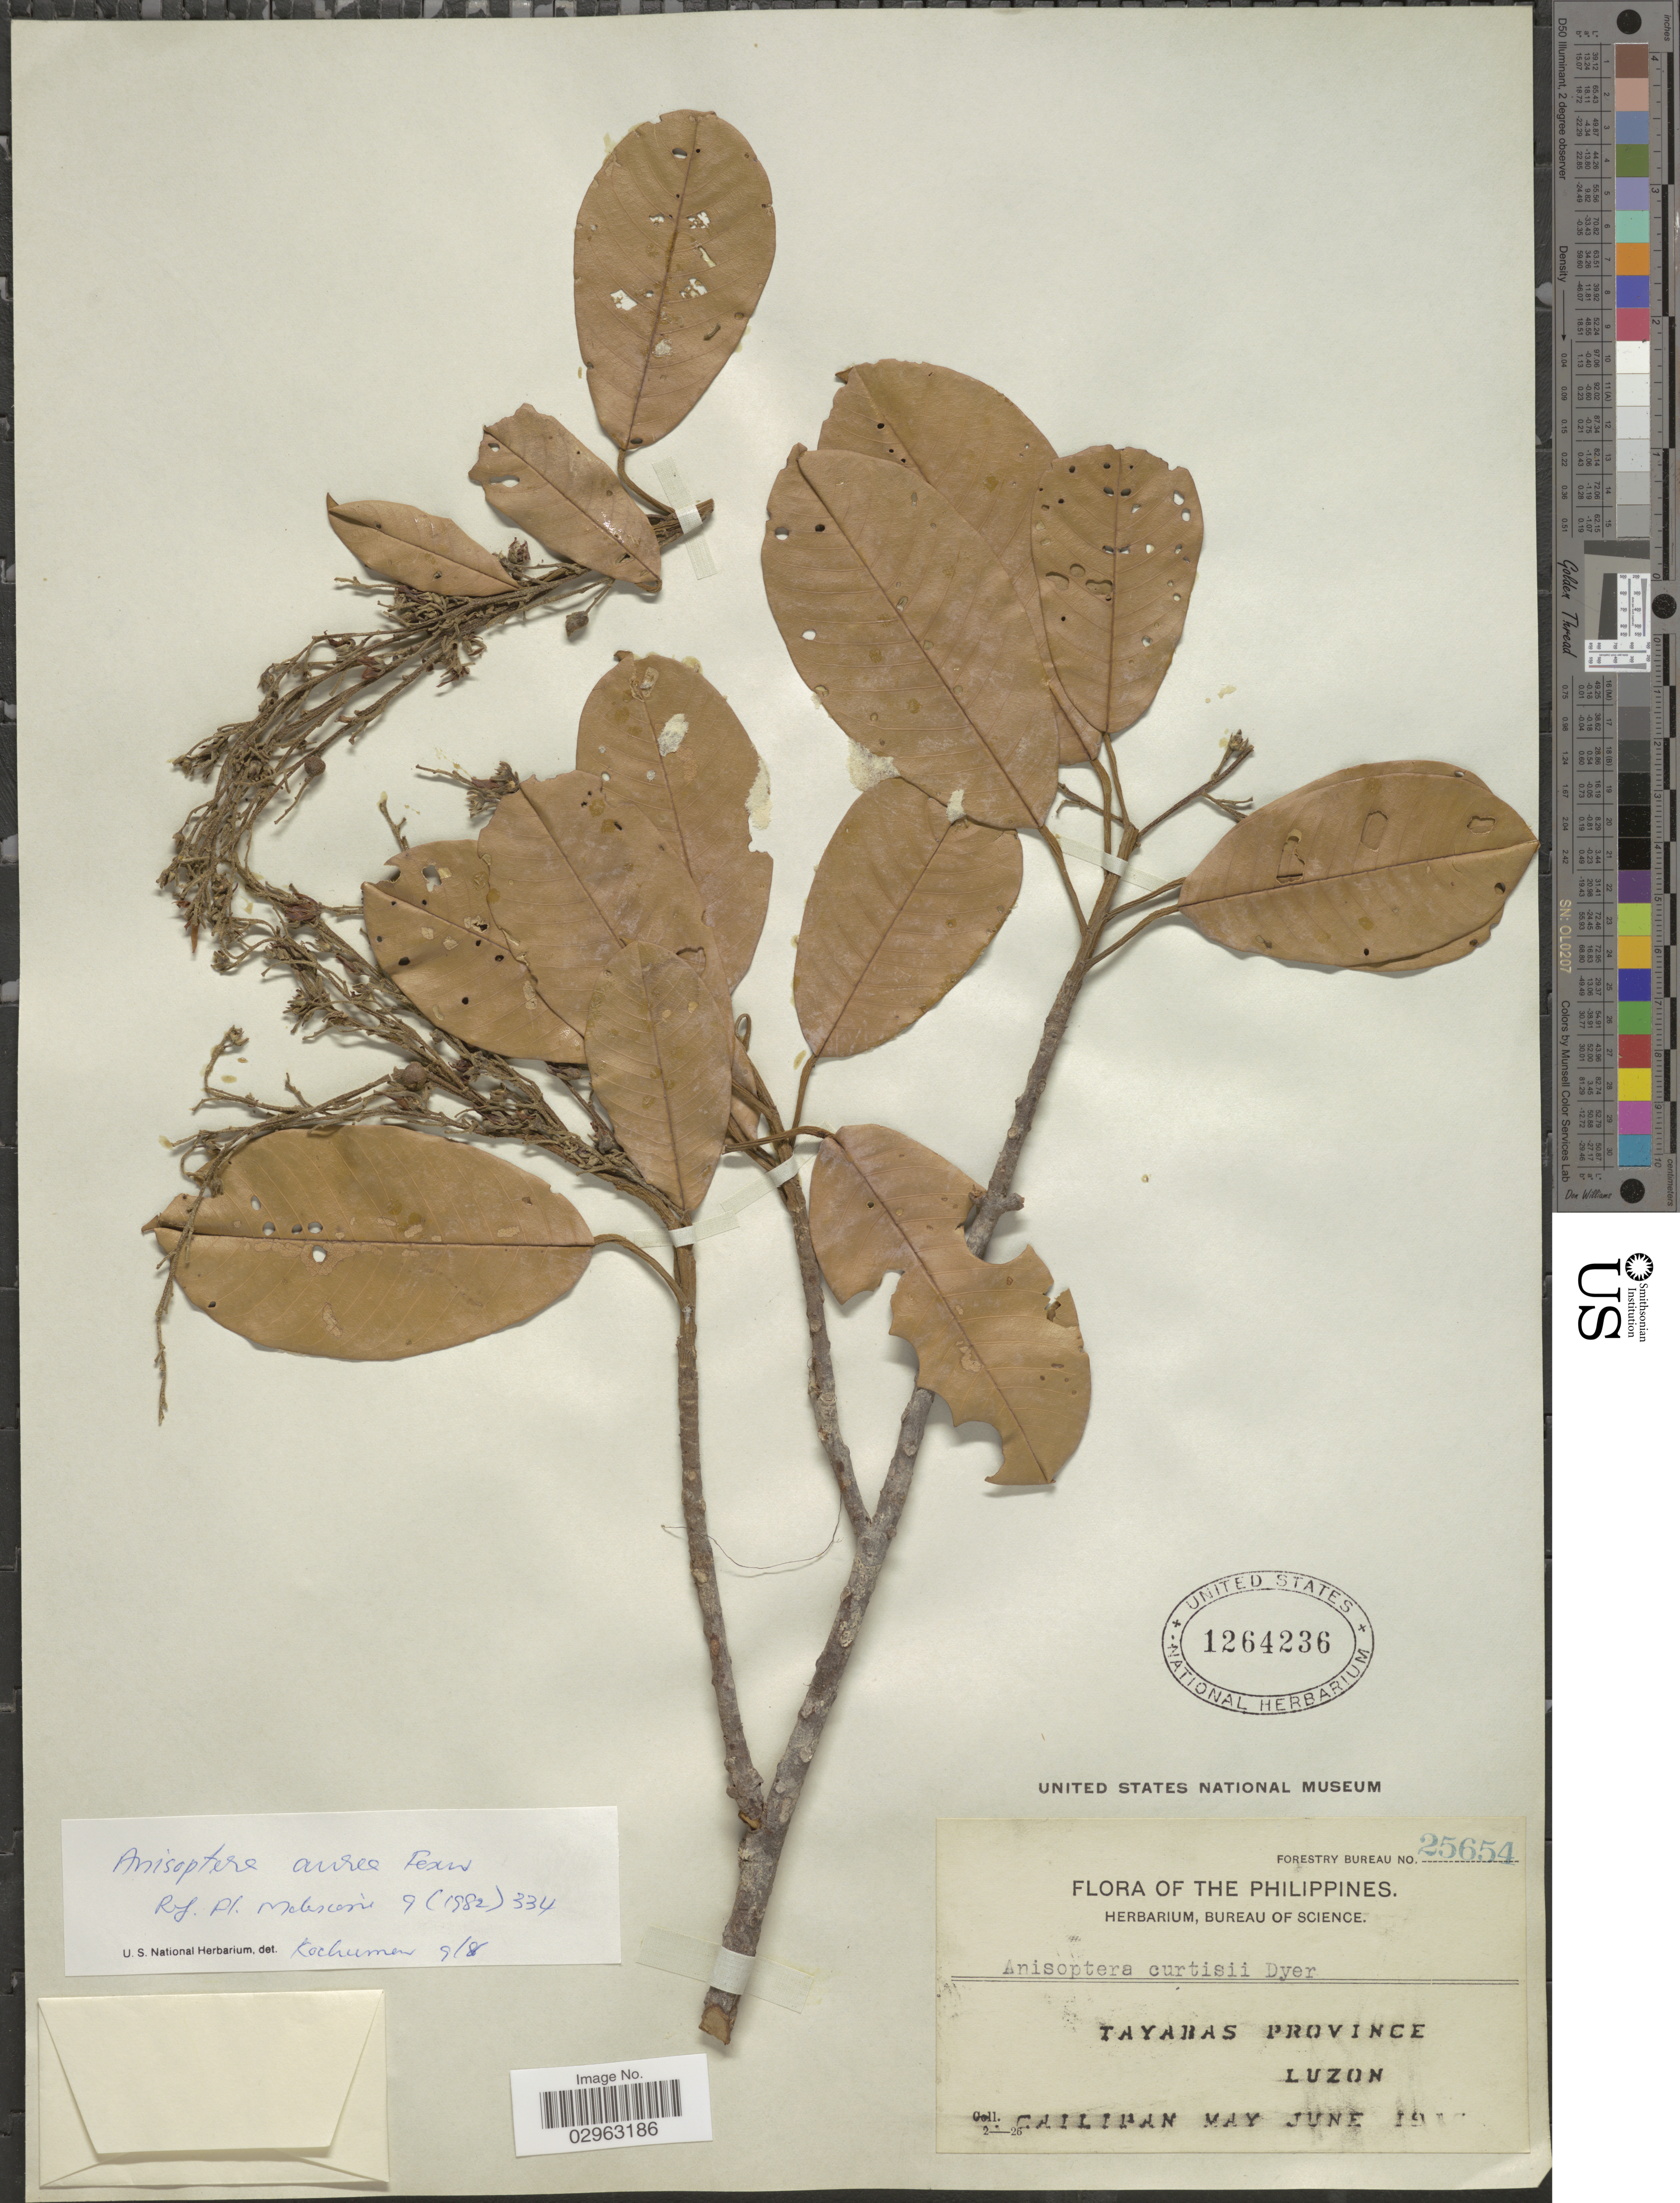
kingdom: Plantae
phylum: Tracheophyta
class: Magnoliopsida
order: Malvales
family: Dipterocarpaceae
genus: Anisoptera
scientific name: Anisoptera aurea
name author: Foxw.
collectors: C. Cailipan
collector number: Forestry Bureau 25654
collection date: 1910-05/1910-06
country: Philippines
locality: Tayabas Province, Luzon.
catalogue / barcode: US 1264236